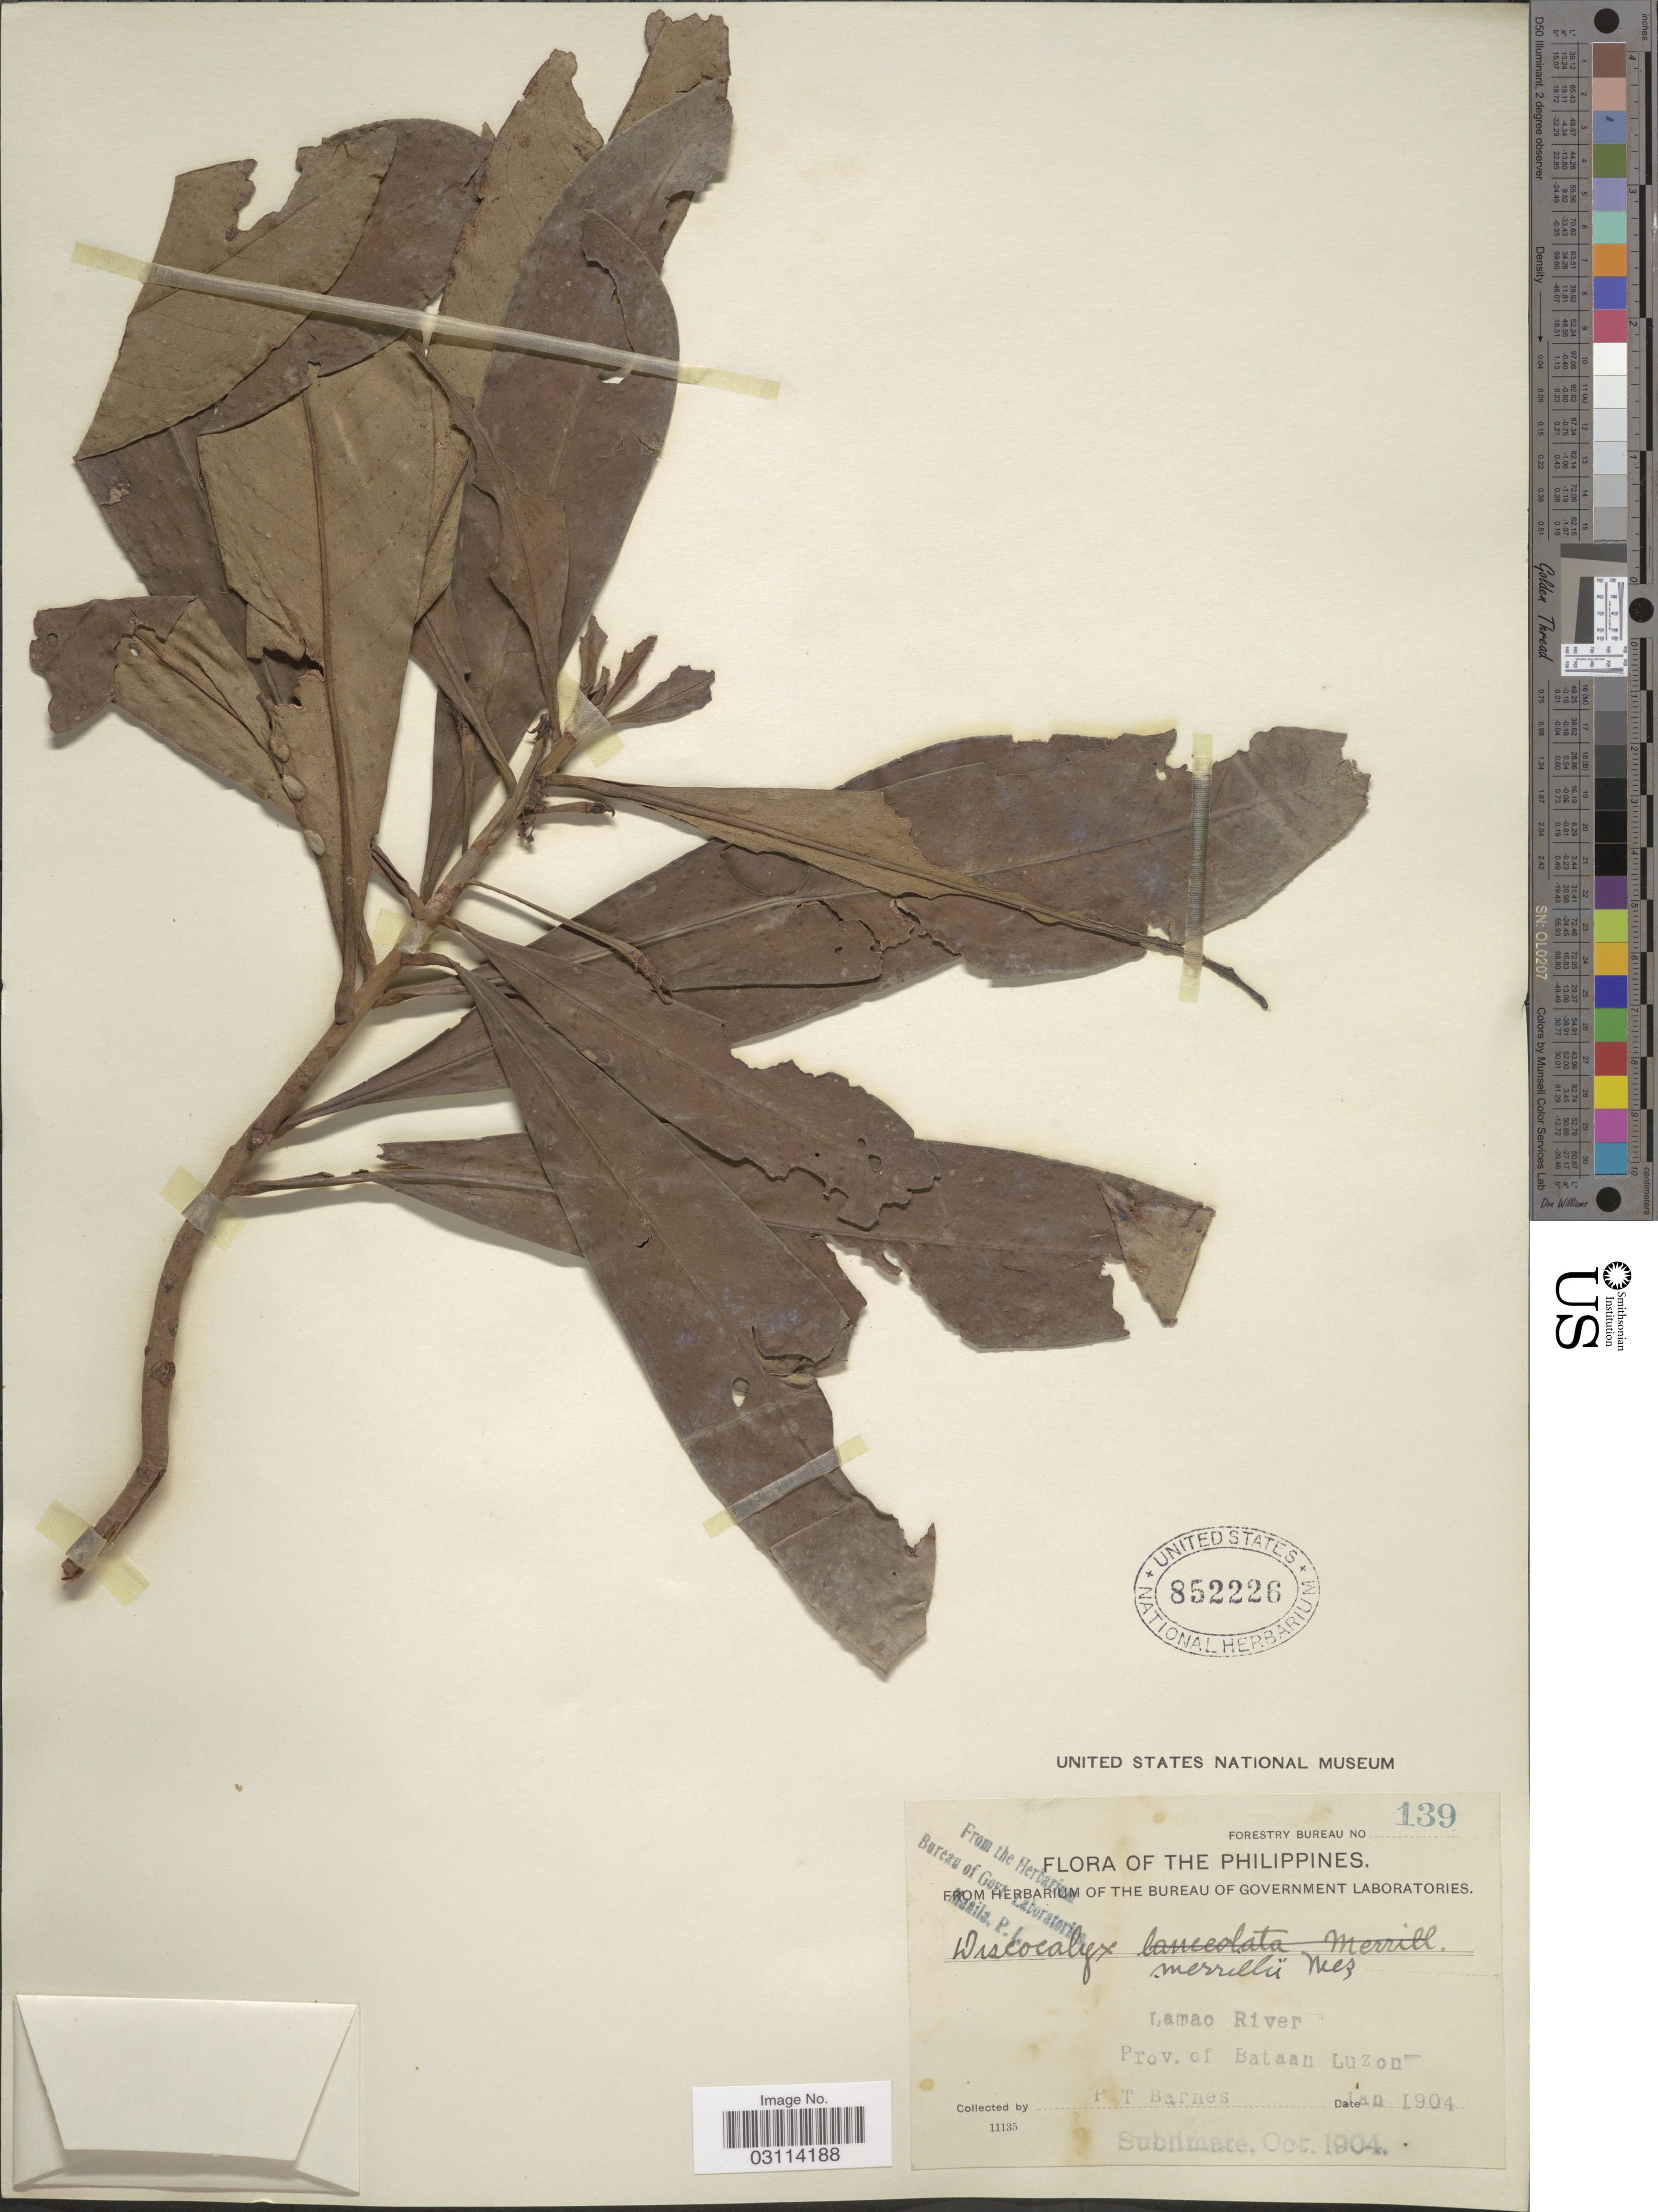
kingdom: Plantae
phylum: Tracheophyta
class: Magnoliopsida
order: Ericales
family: Primulaceae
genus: Discocalyx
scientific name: Discocalyx merrillii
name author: Mez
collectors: P. Barnes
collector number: Forestry Bureau 139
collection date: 1904-01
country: Philippines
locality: Lamao River, Prov. of Bataan, Luzon.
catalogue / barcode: US 852226